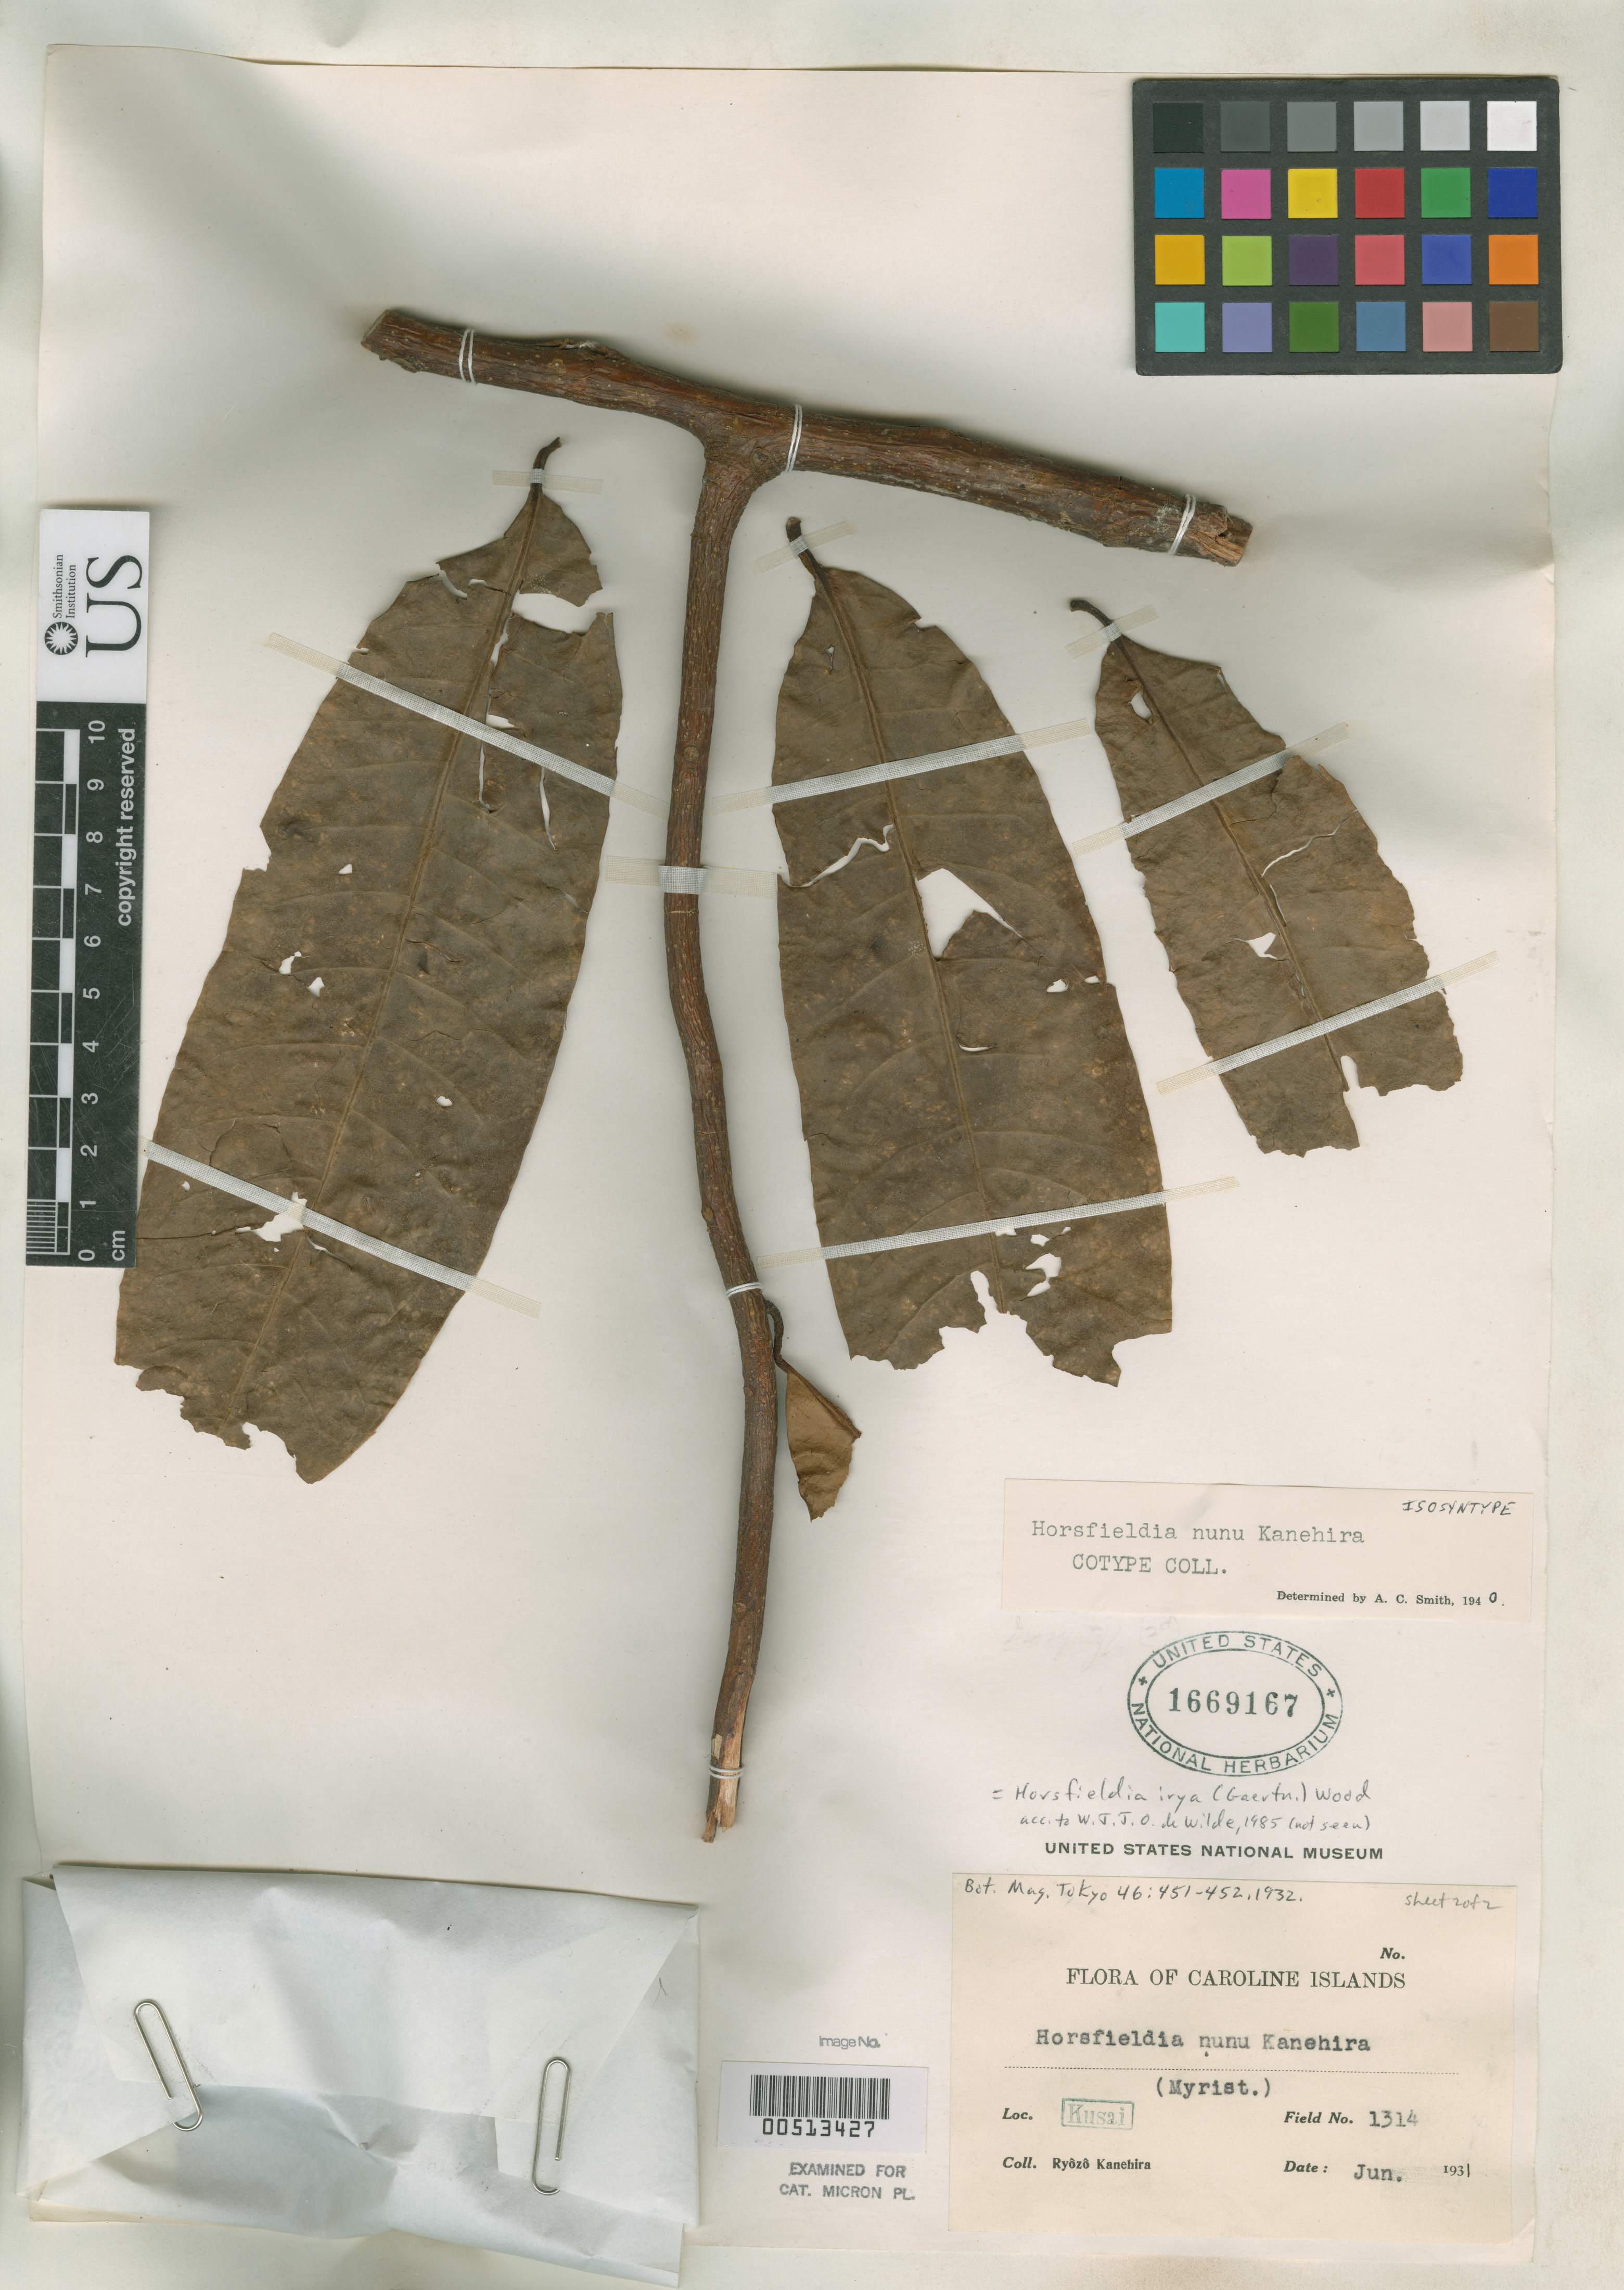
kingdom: Plantae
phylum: Tracheophyta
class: Magnoliopsida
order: Magnoliales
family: Myristicaceae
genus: Horsfieldia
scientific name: Horsfieldia nunu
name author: Kaneh.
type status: Isosyntype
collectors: R. Kanehira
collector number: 1314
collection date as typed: Jun 1931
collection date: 1931-06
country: Micronesia, Federated States of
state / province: Kosrae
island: Kosrae [Kusaie]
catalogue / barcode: US 1669167